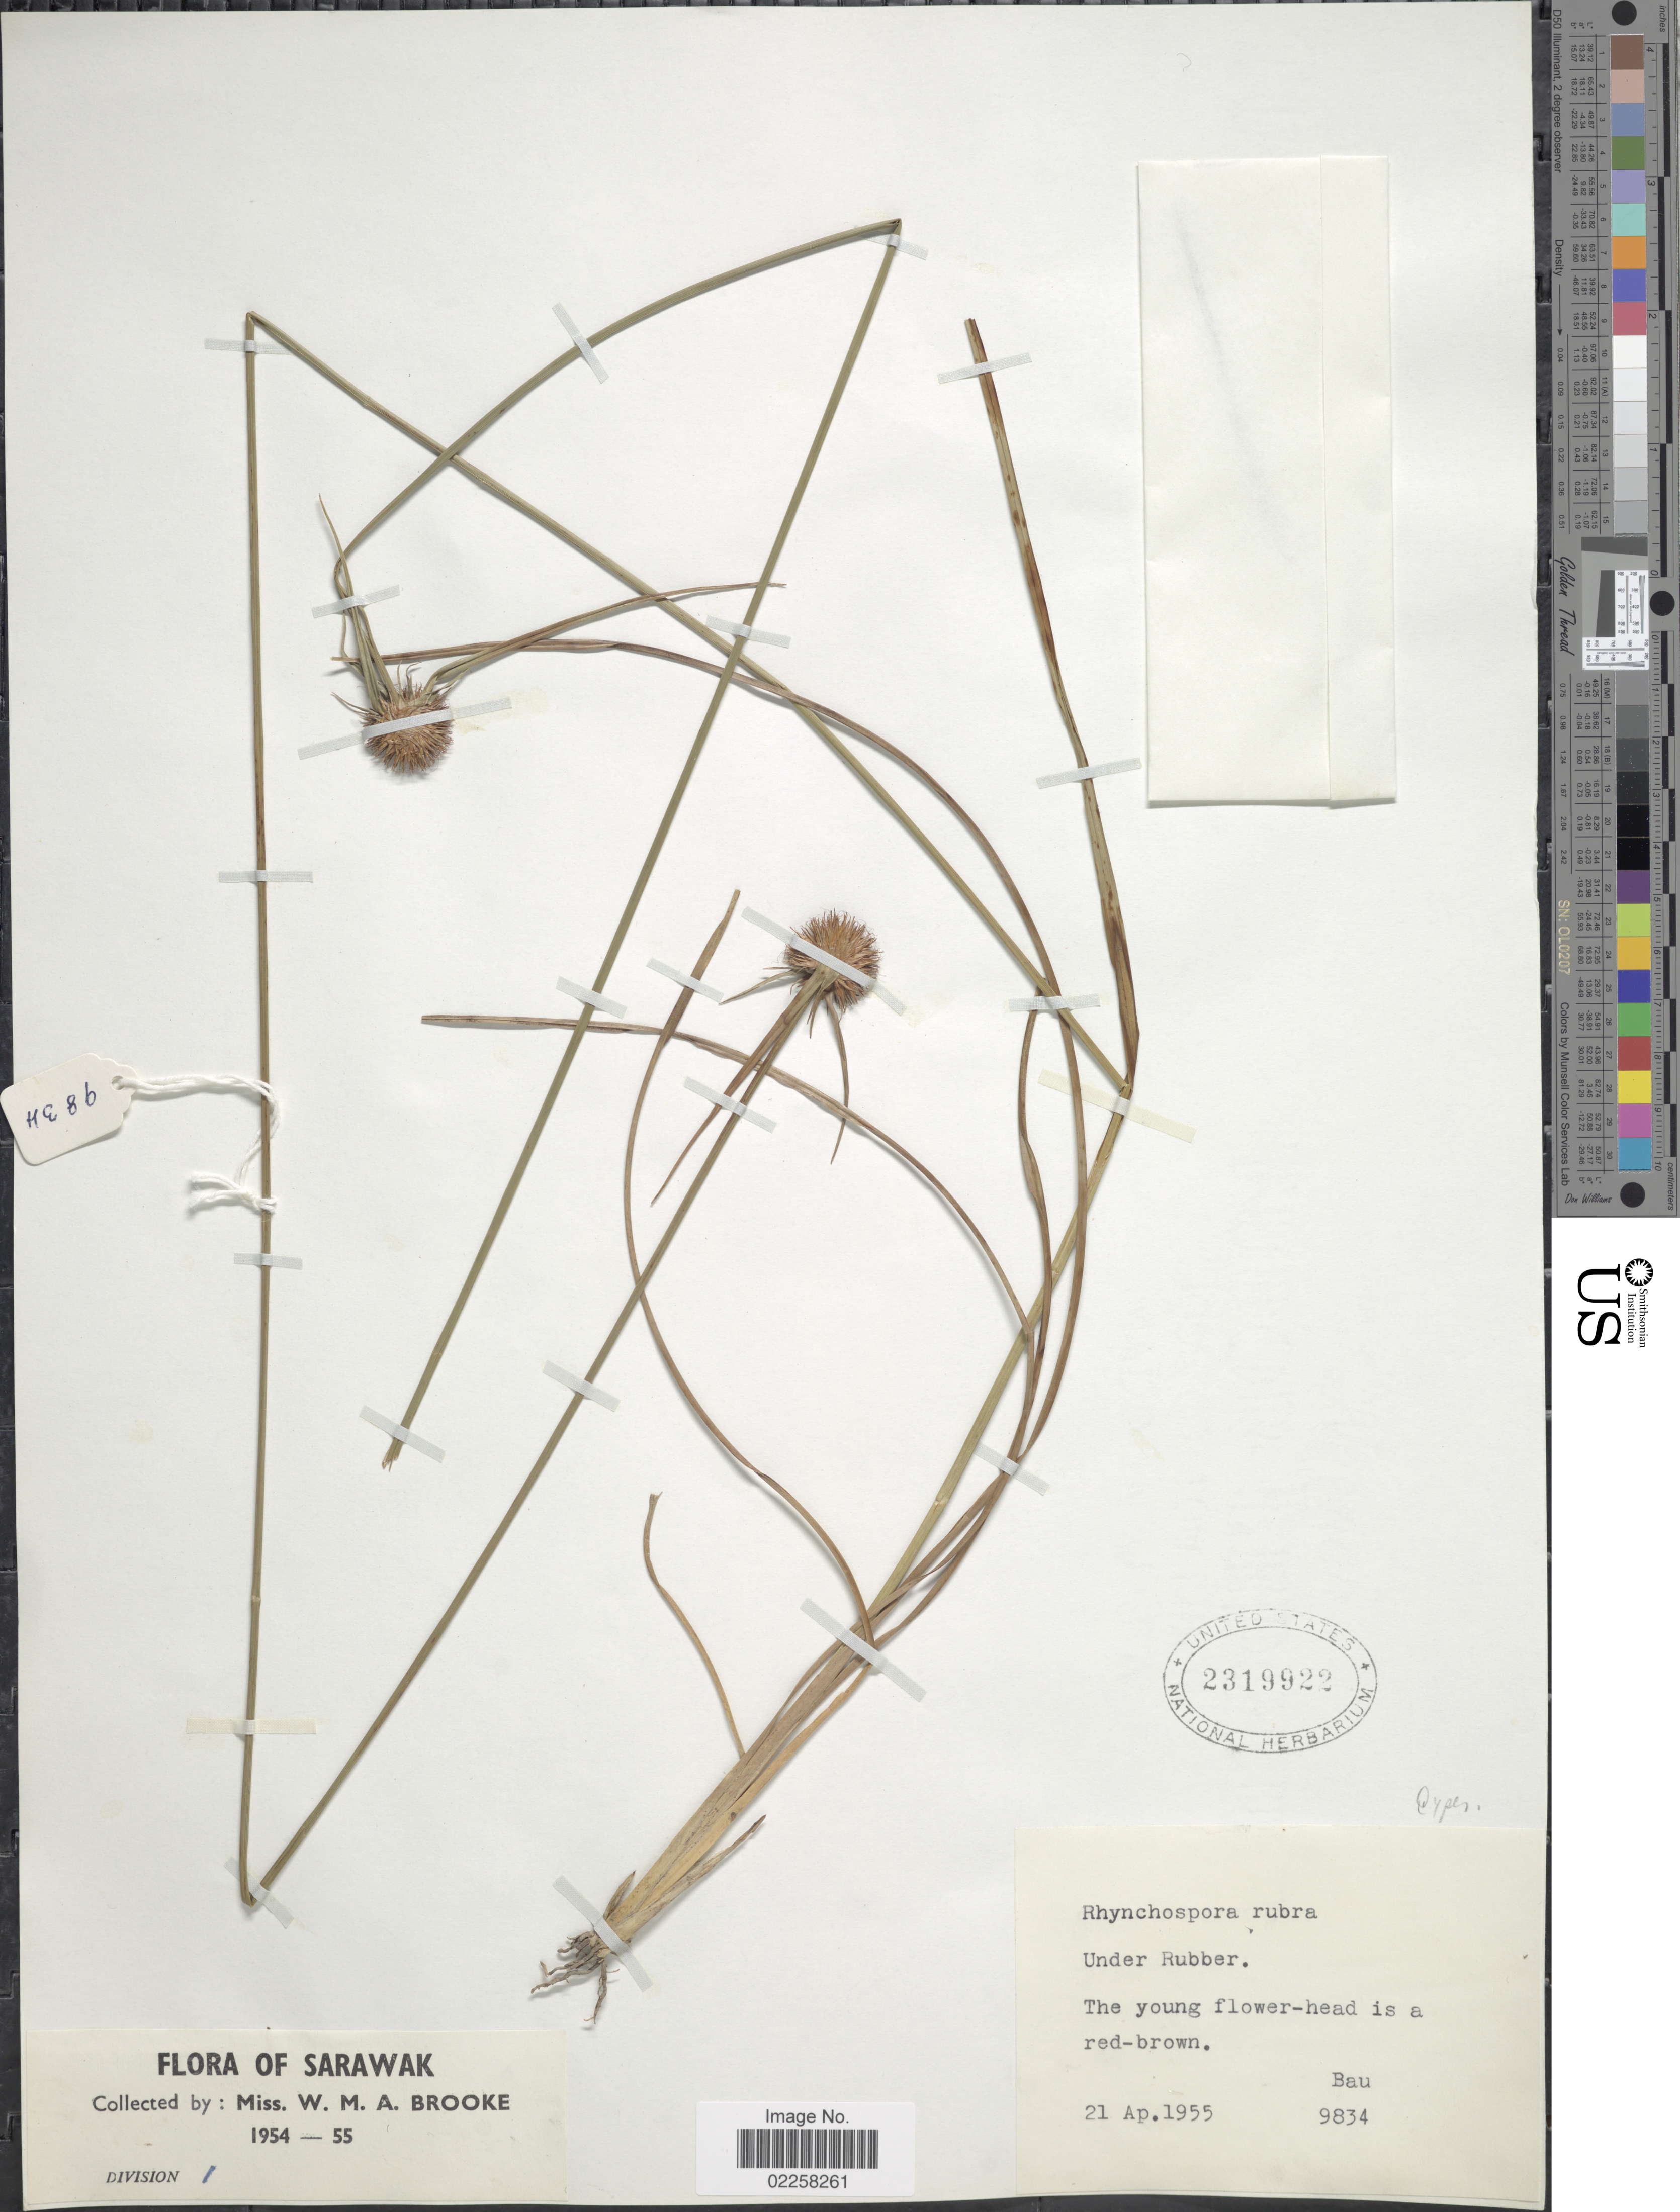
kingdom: Plantae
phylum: Tracheophyta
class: Liliopsida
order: Poales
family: Cyperaceae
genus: Rhynchospora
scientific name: Rhynchospora rubra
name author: (Lour.) Makino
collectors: W. Brooke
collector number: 9834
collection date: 1955-04-21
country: Malaysia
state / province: Sarawak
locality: Bau [unsure placement]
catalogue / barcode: US 2319922